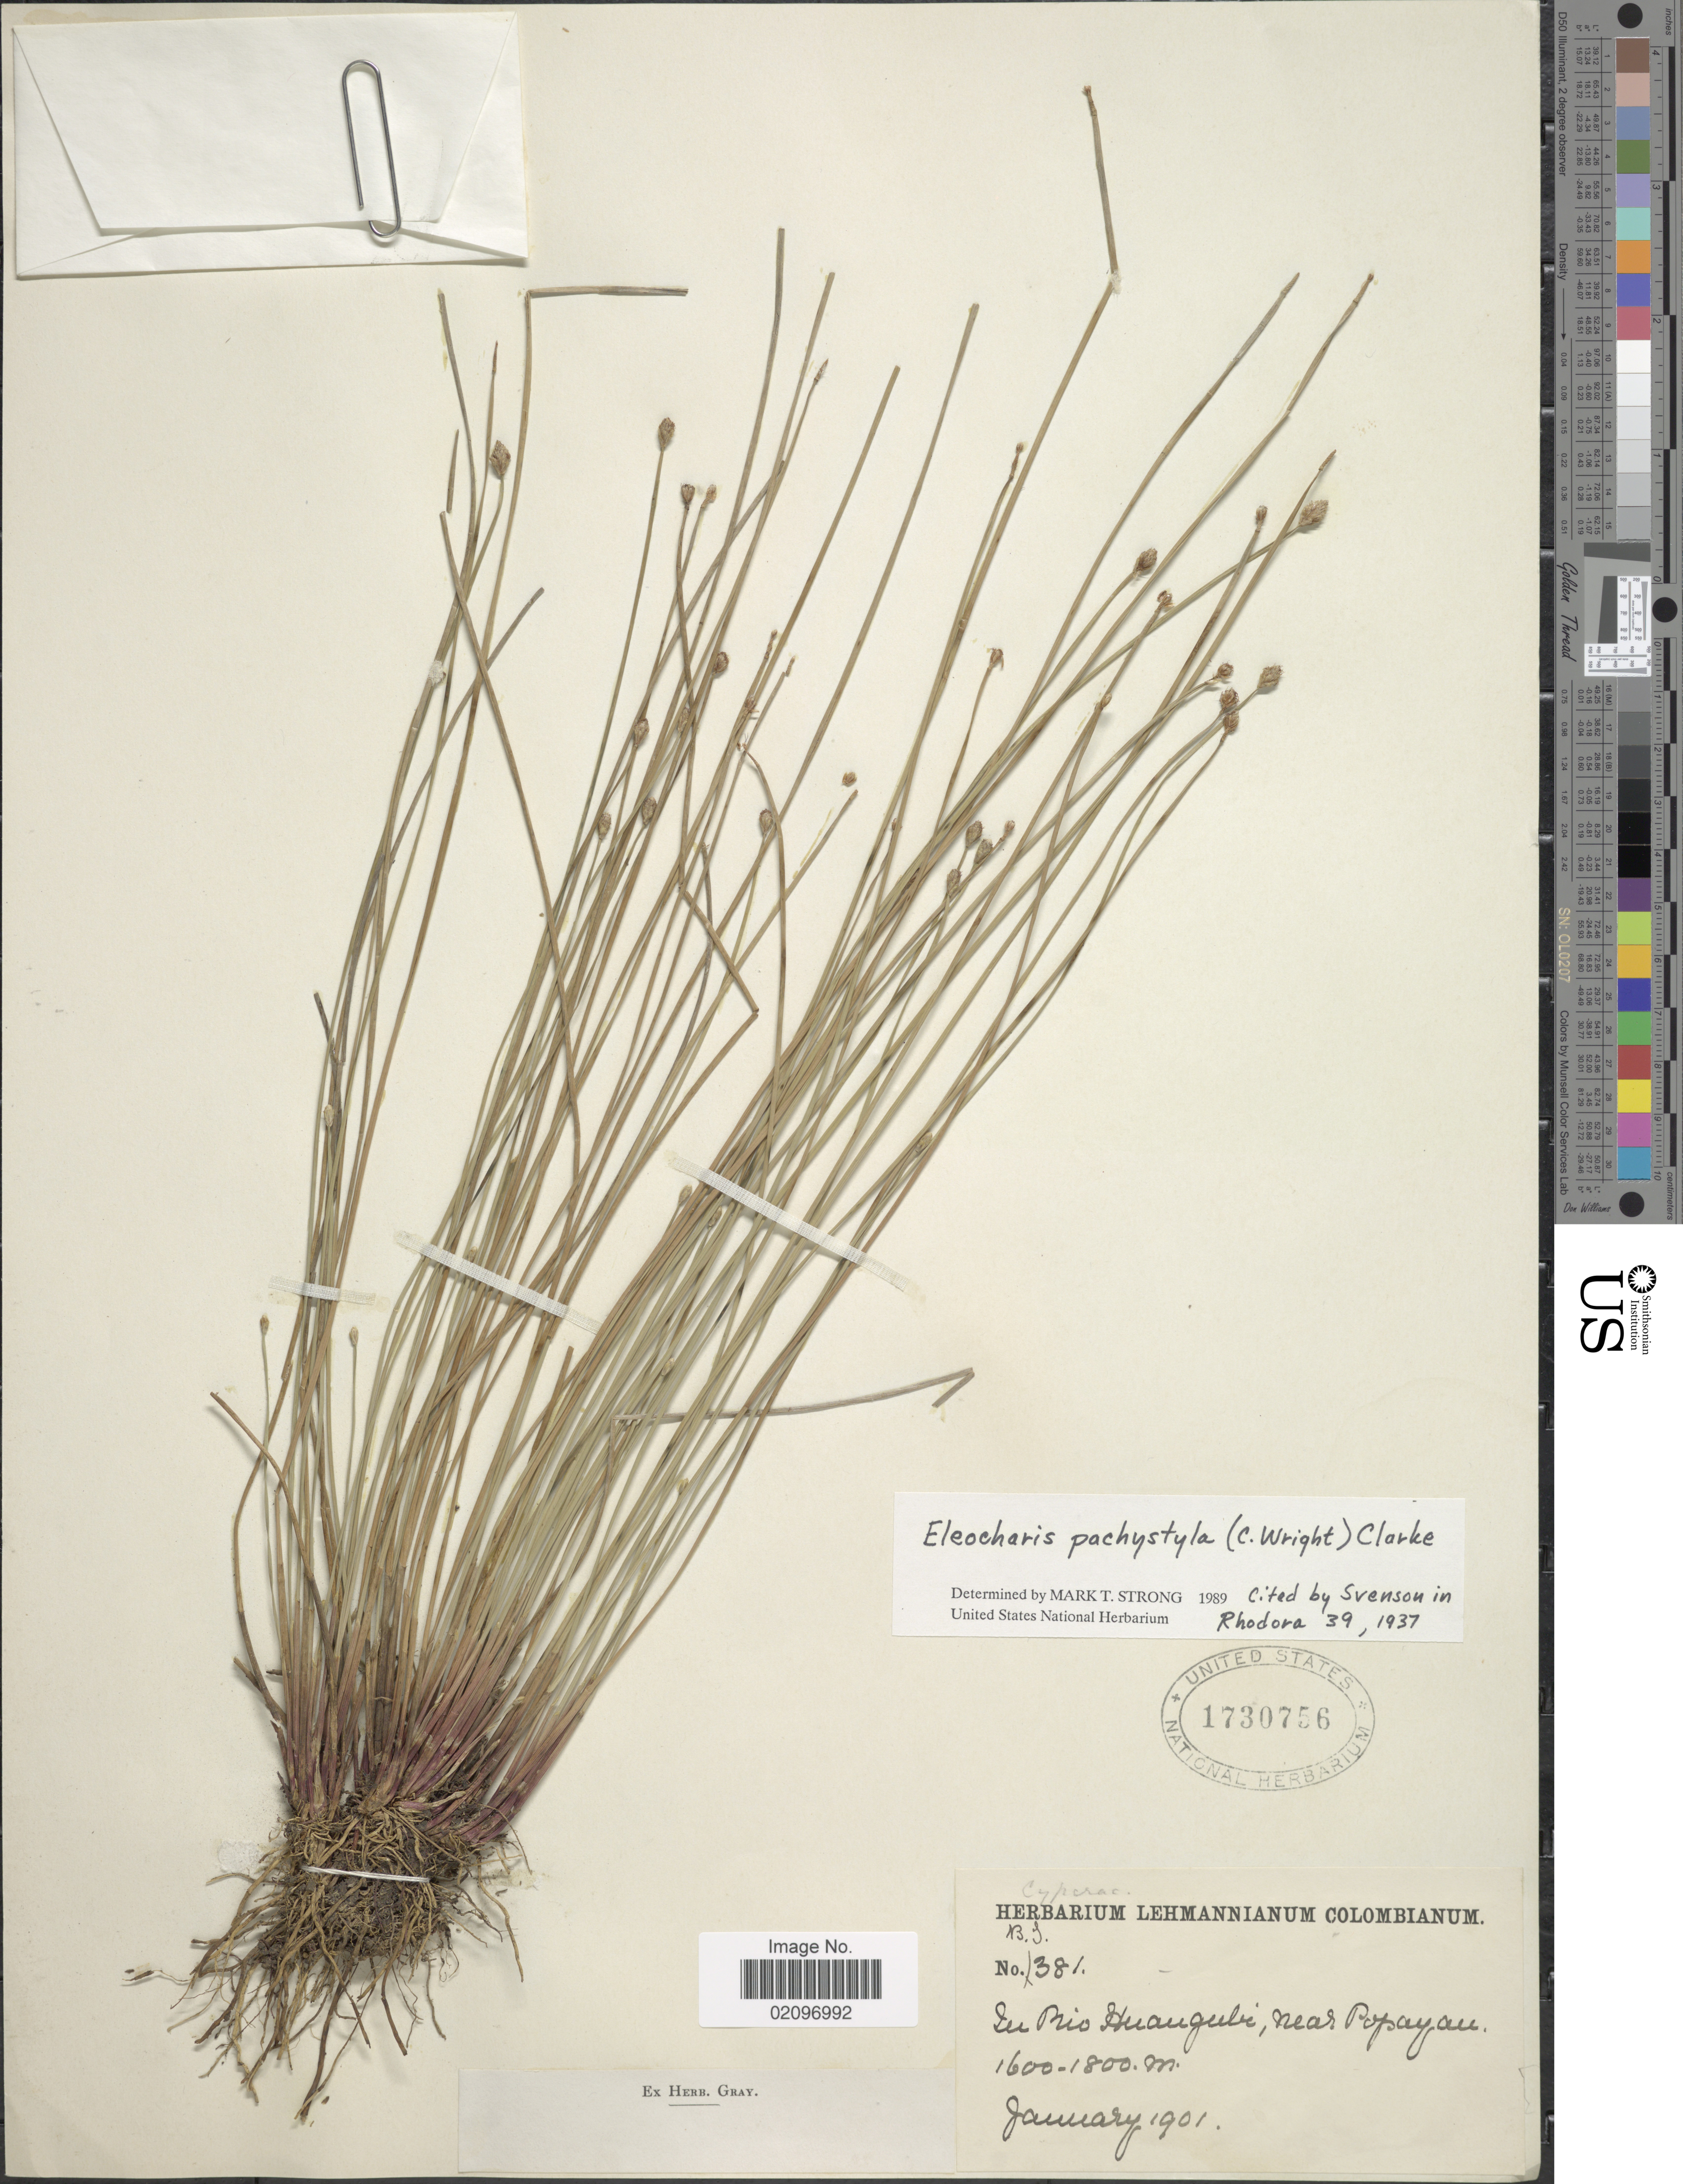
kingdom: Plantae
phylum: Tracheophyta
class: Liliopsida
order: Poales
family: Cyperaceae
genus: Eleocharis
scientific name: Eleocharis pachystyla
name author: (C. Wright) C.B. Clarke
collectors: ex herb. Lehmannianum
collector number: BJ381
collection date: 1901-01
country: Colombia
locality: In Rio Huaugubi, near Popayan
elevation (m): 1600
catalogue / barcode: US 1730756